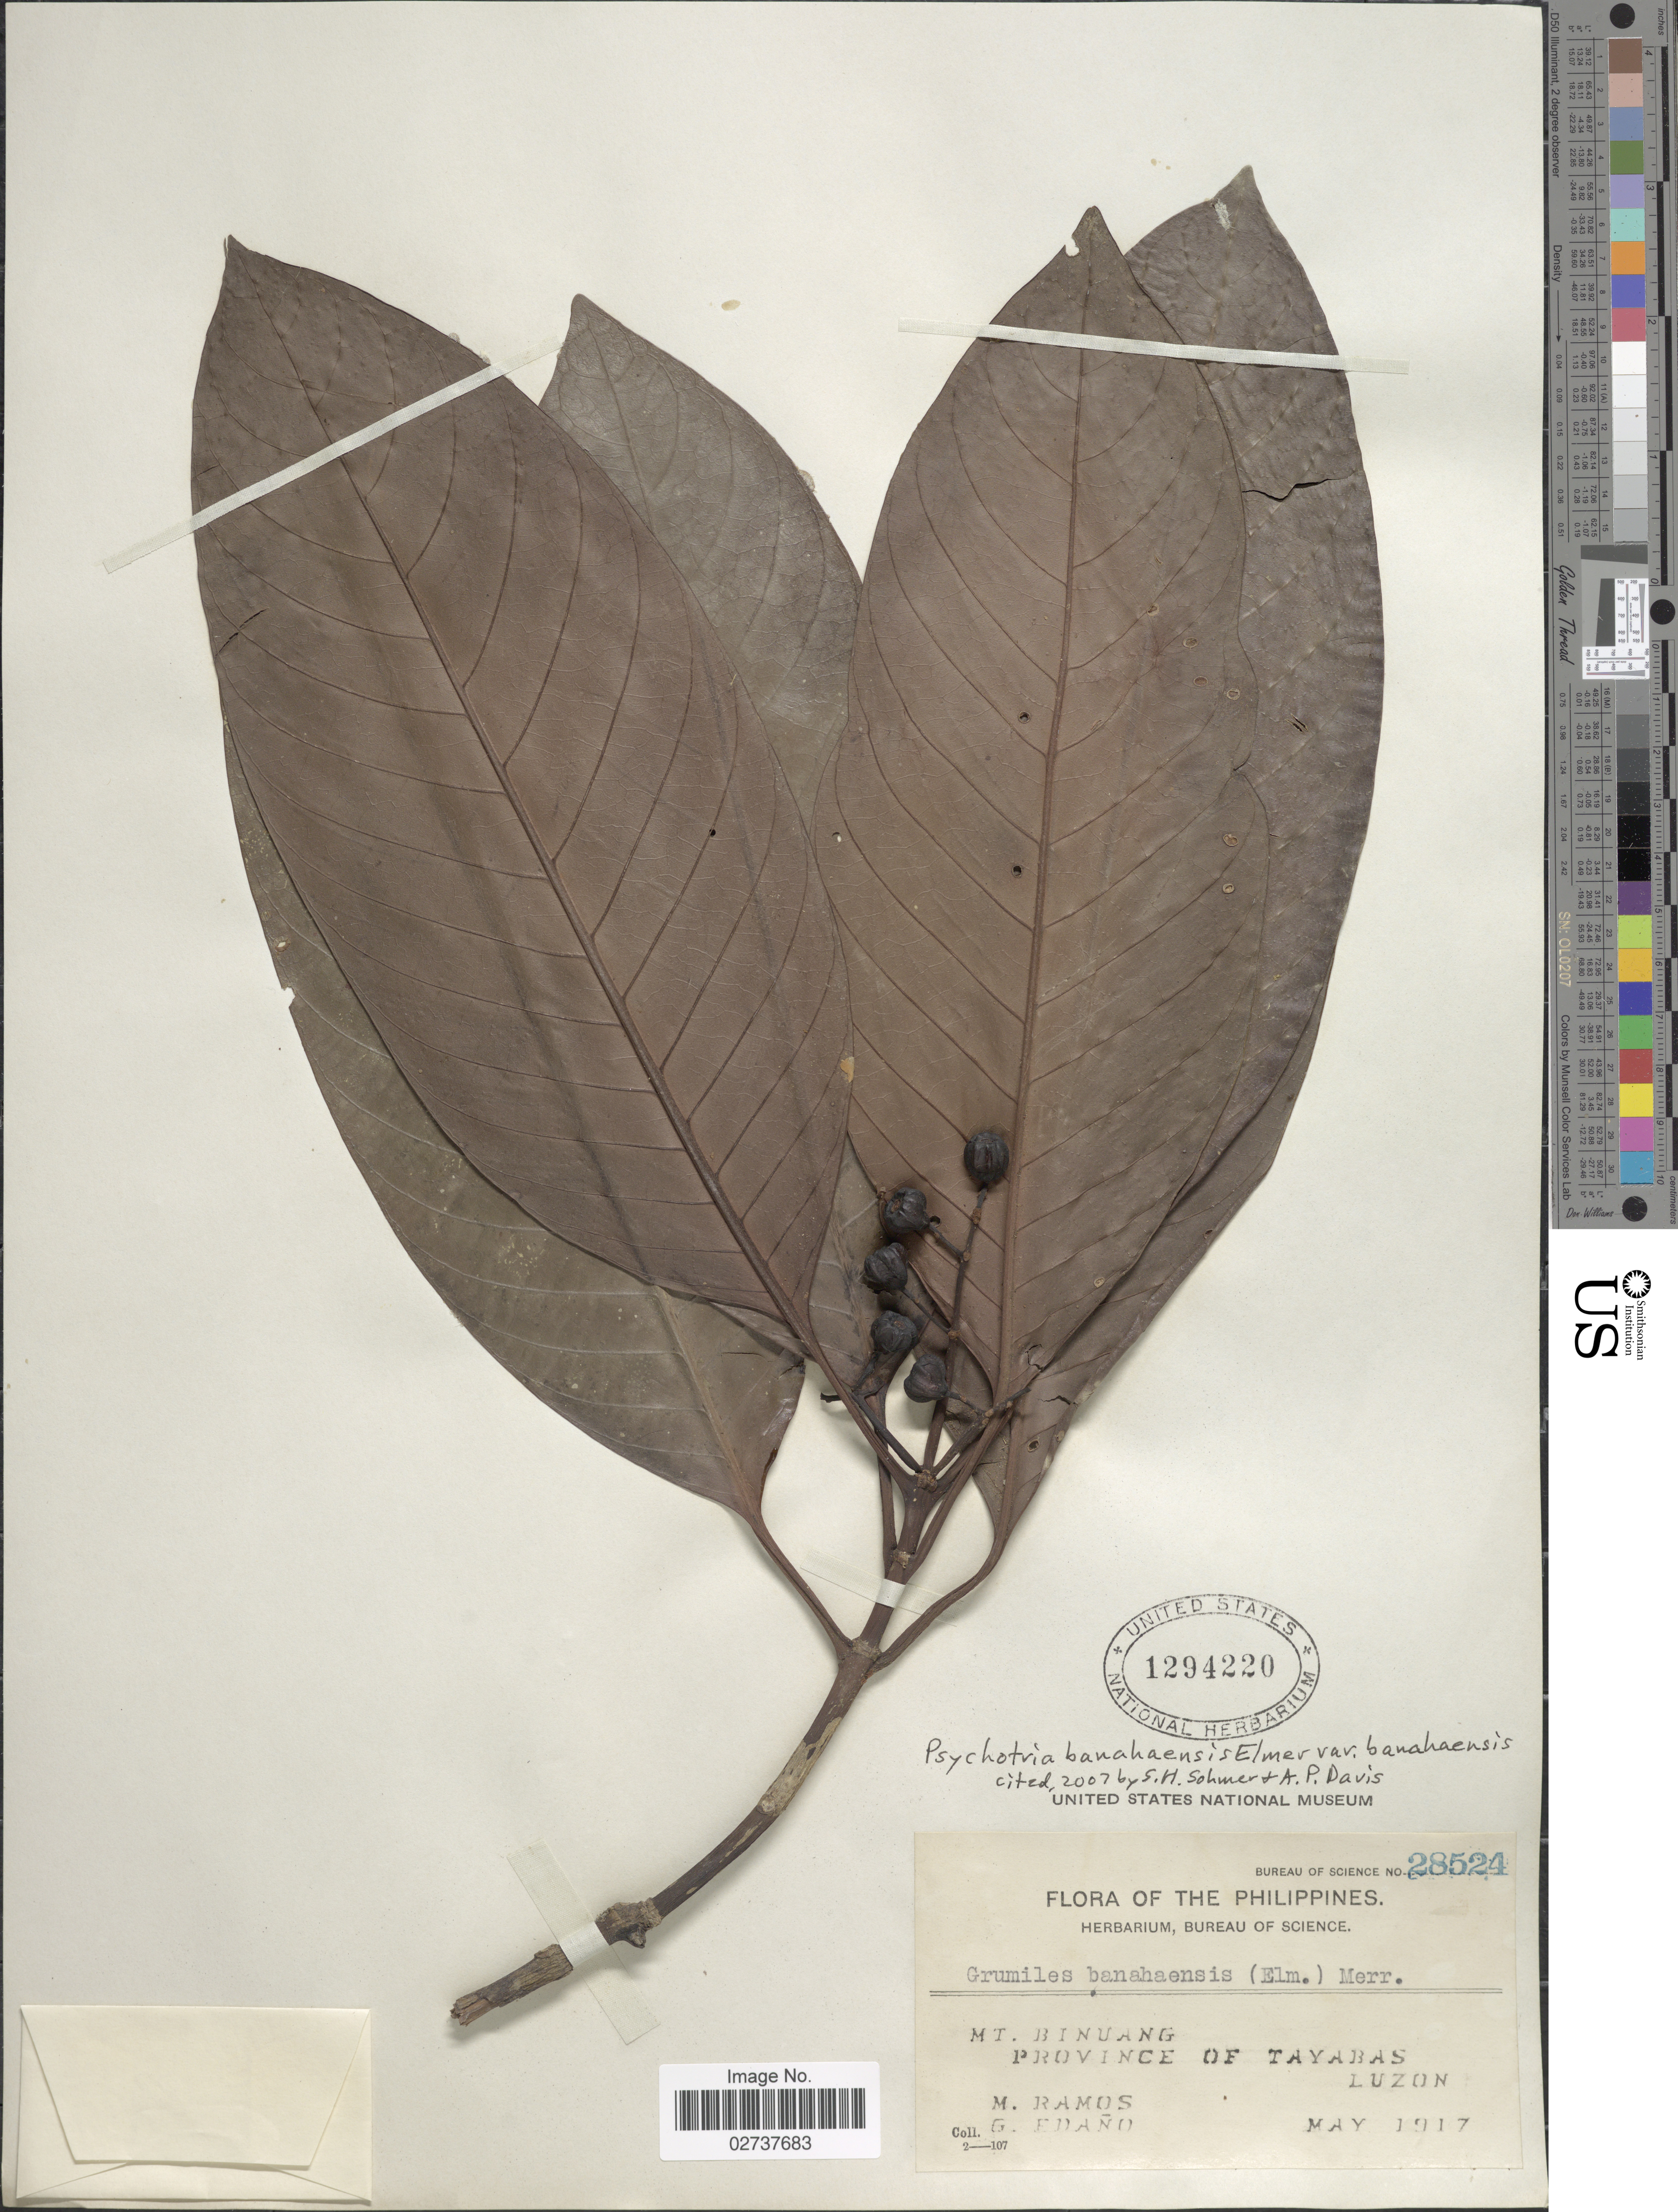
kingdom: Plantae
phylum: Tracheophyta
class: Magnoliopsida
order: Gentianales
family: Rubiaceae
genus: Psychotria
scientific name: Psychotria banahaensis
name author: Elmer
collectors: M. Ramos & G. Edaño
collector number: Bureau of Science 28524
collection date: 1917-05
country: Philippines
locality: Mt. Binuang Province of Tayabas Luzon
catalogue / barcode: US 1294220